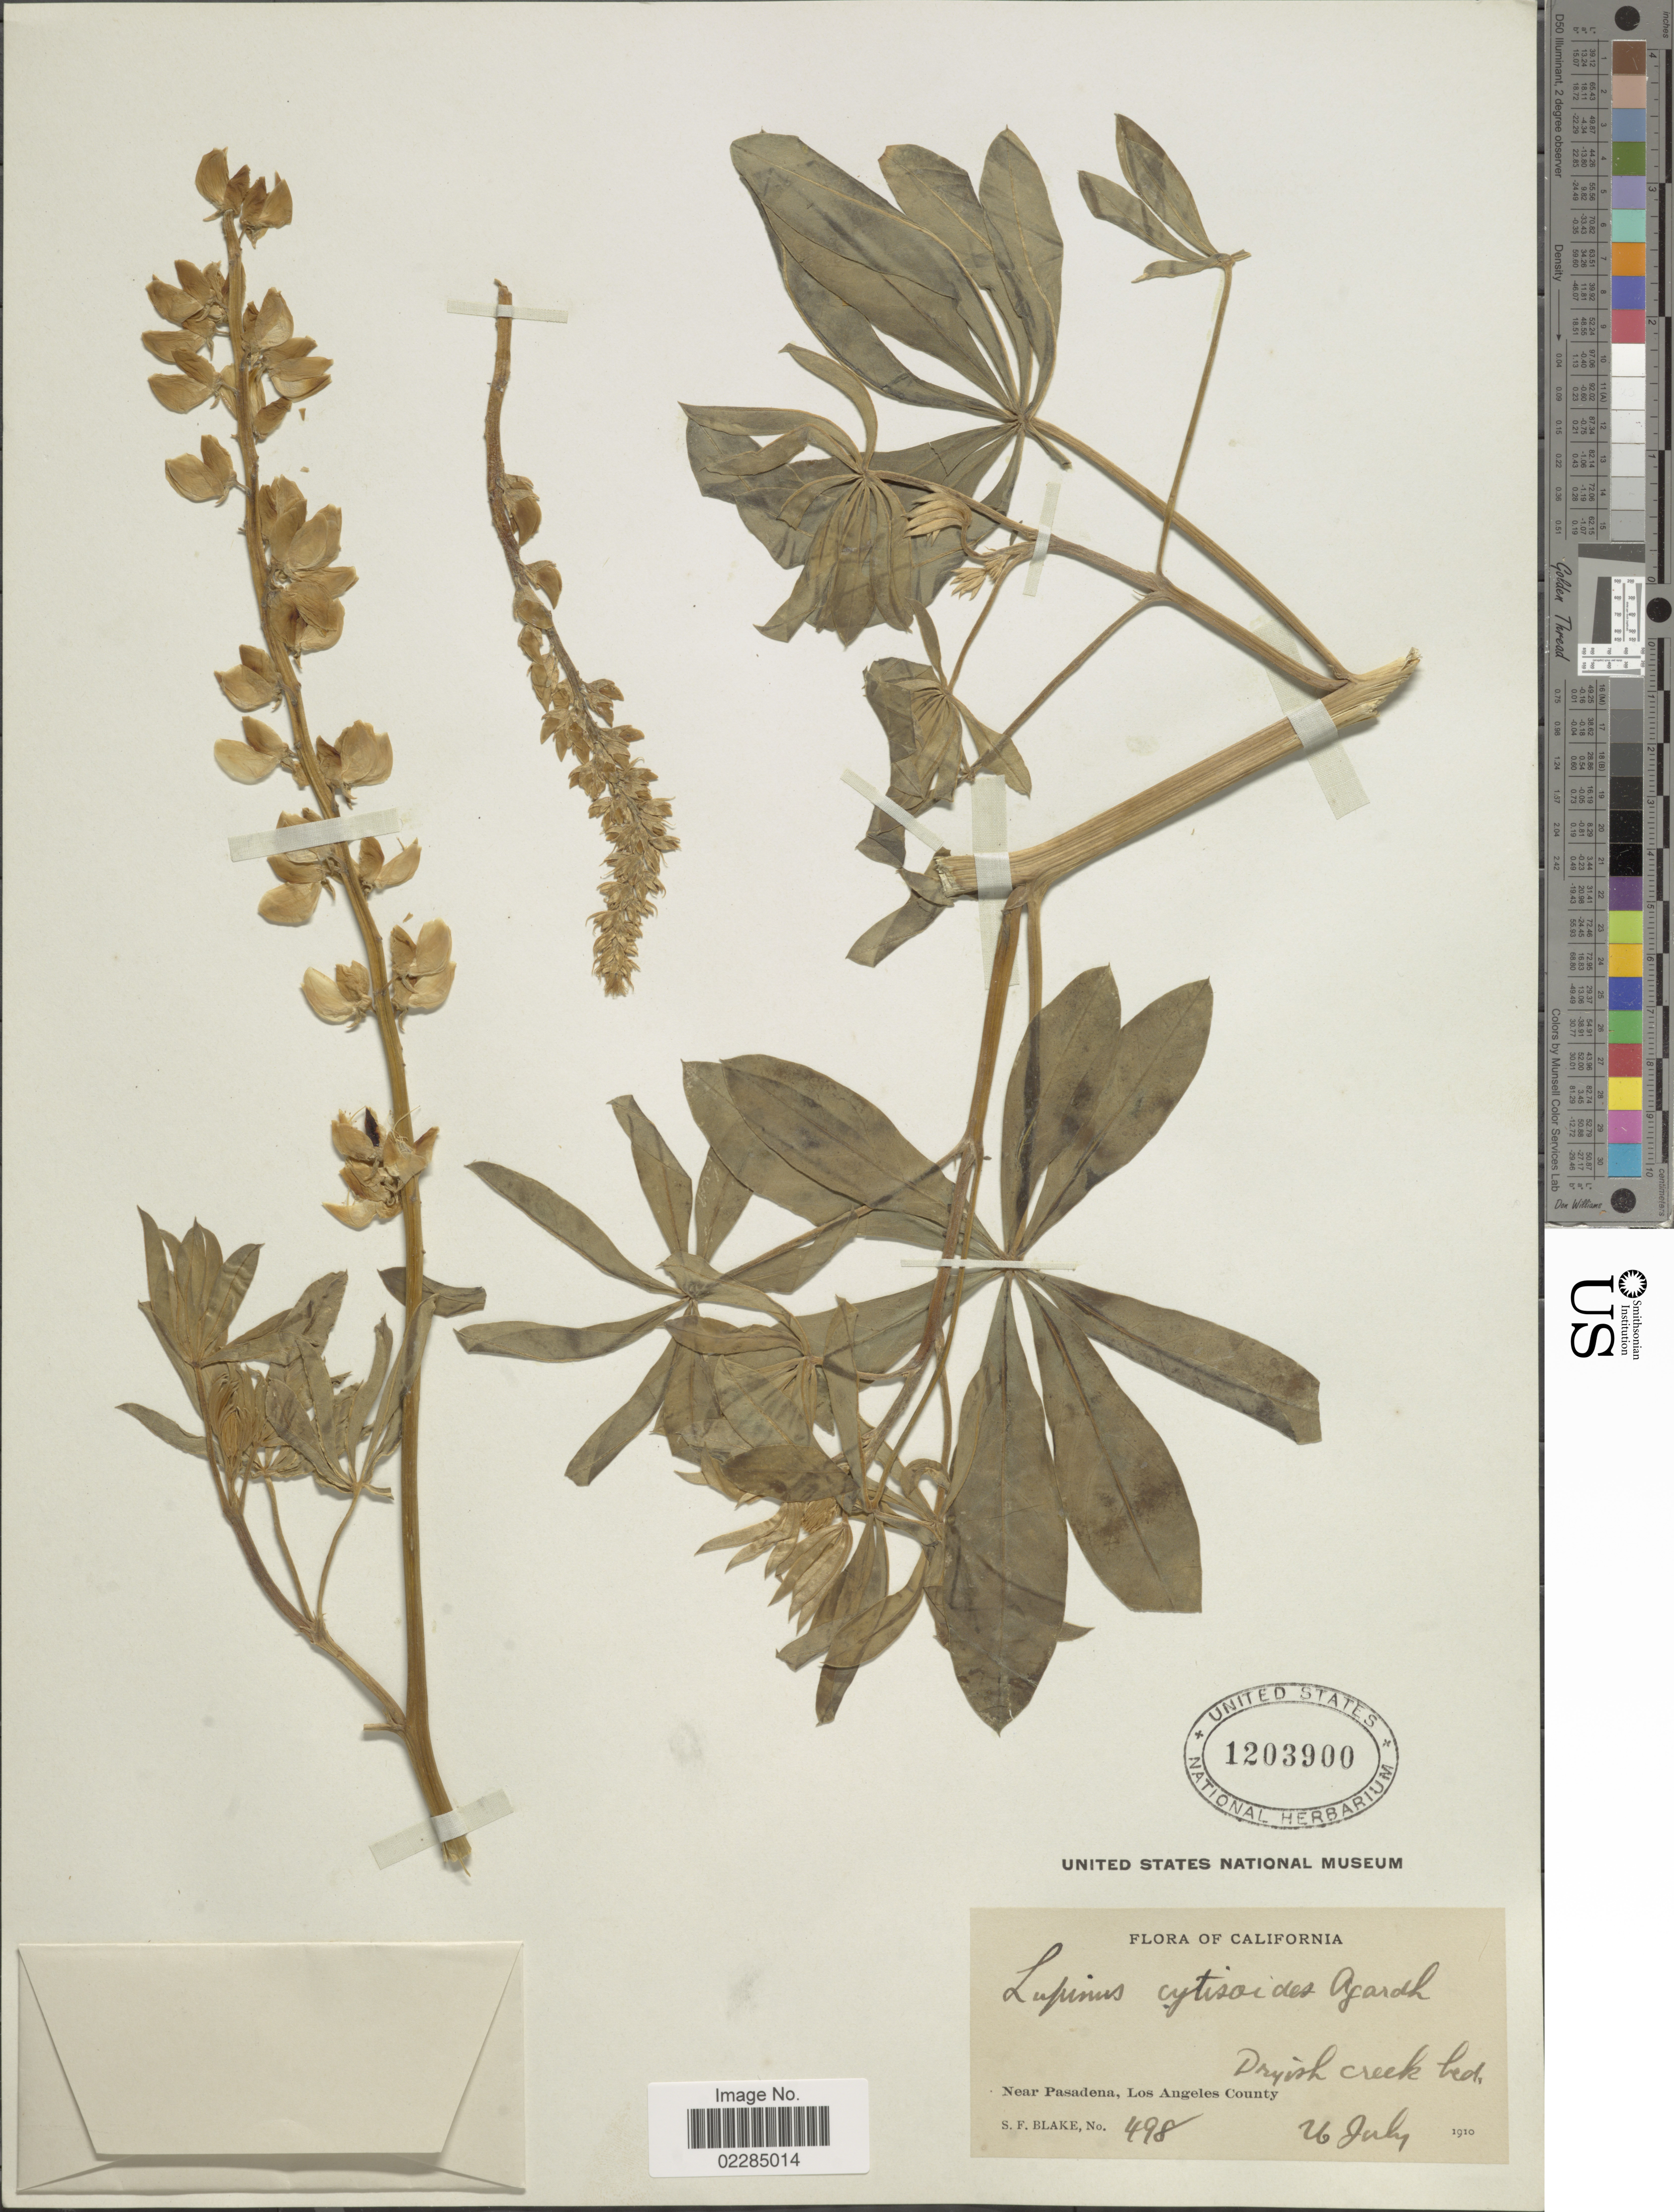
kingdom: Plantae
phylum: Tracheophyta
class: Magnoliopsida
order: Fabales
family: Fabaceae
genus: Lupinus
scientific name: Lupinus cytisoides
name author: J. Agardh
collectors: S. Blake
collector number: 498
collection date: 1910-07-16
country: United States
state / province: California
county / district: Los Angeles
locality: Near Pasadena, Los Angeles COunty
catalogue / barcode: US 1203900